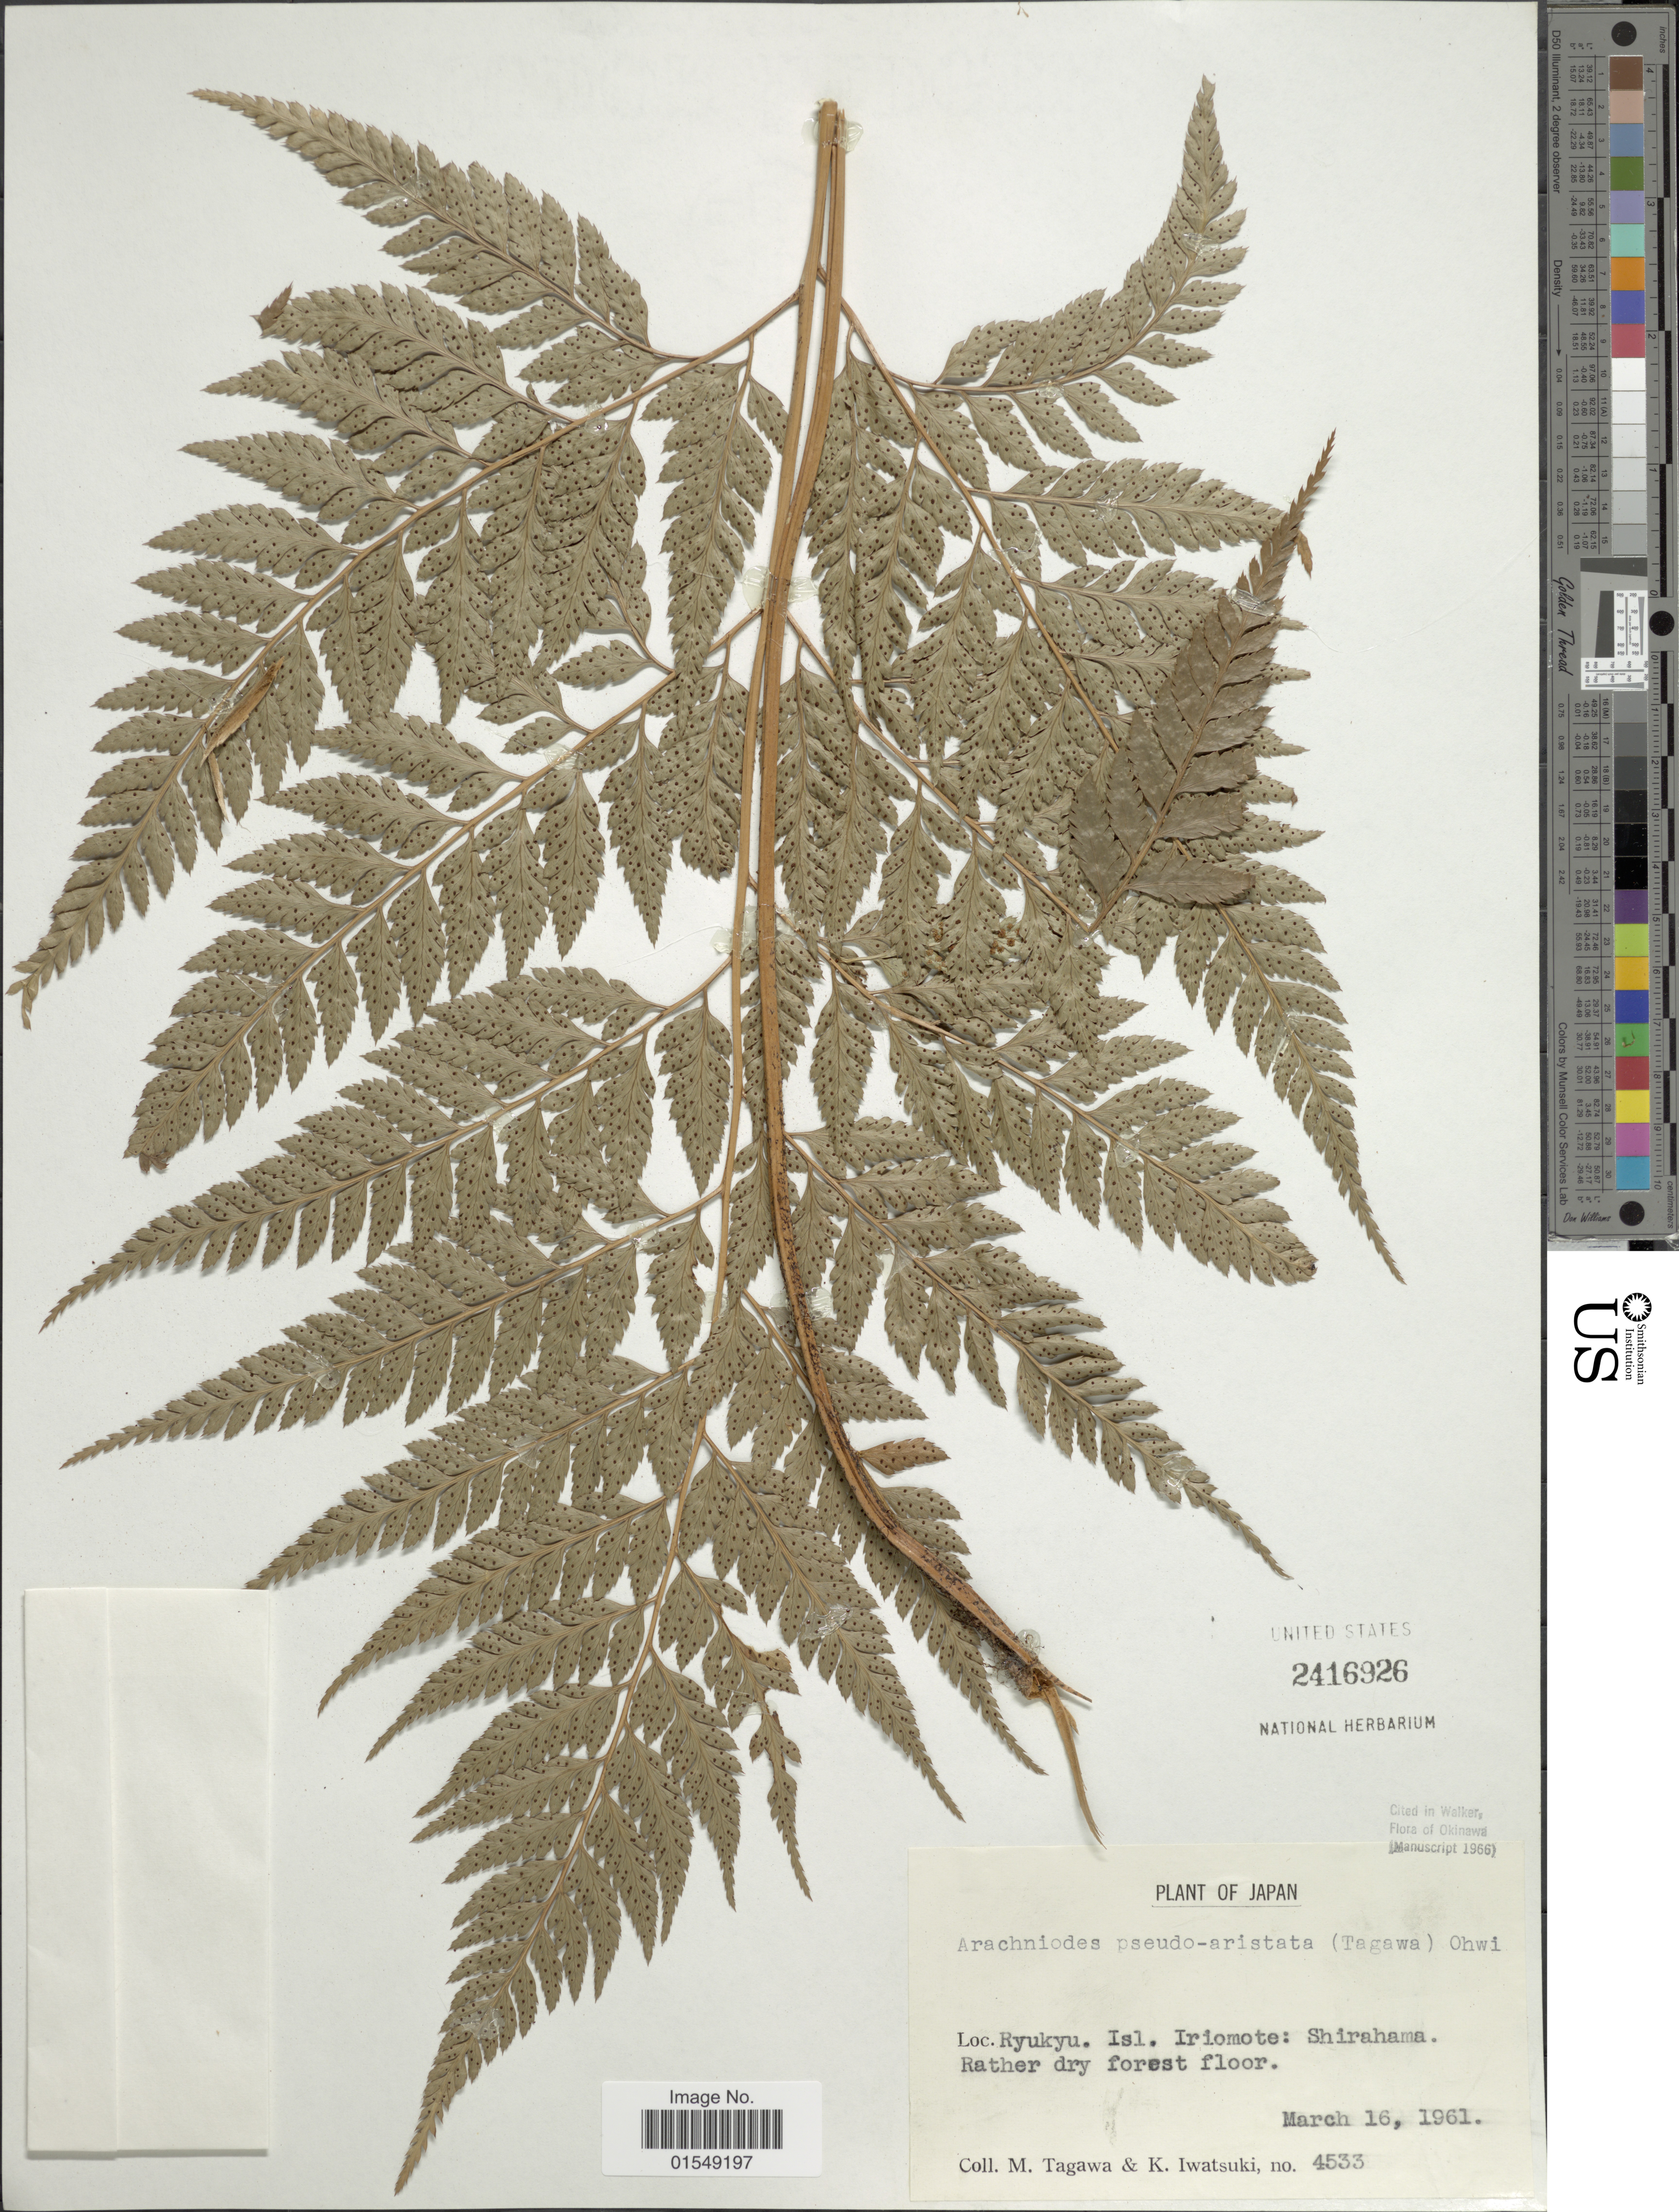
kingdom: Plantae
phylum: Tracheophyta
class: Polypodiopsida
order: Polypodiales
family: Dryopteridaceae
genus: Arachniodes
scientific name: Arachniodes pseudoaristata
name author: (Tagawa) Ohwi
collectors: M. Tagawa & K. Iwatsuki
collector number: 4533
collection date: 1961-03-16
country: Japan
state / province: Okinawa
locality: Ryukyu. Isl. Iriomote: Shirahama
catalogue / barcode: US 2416926